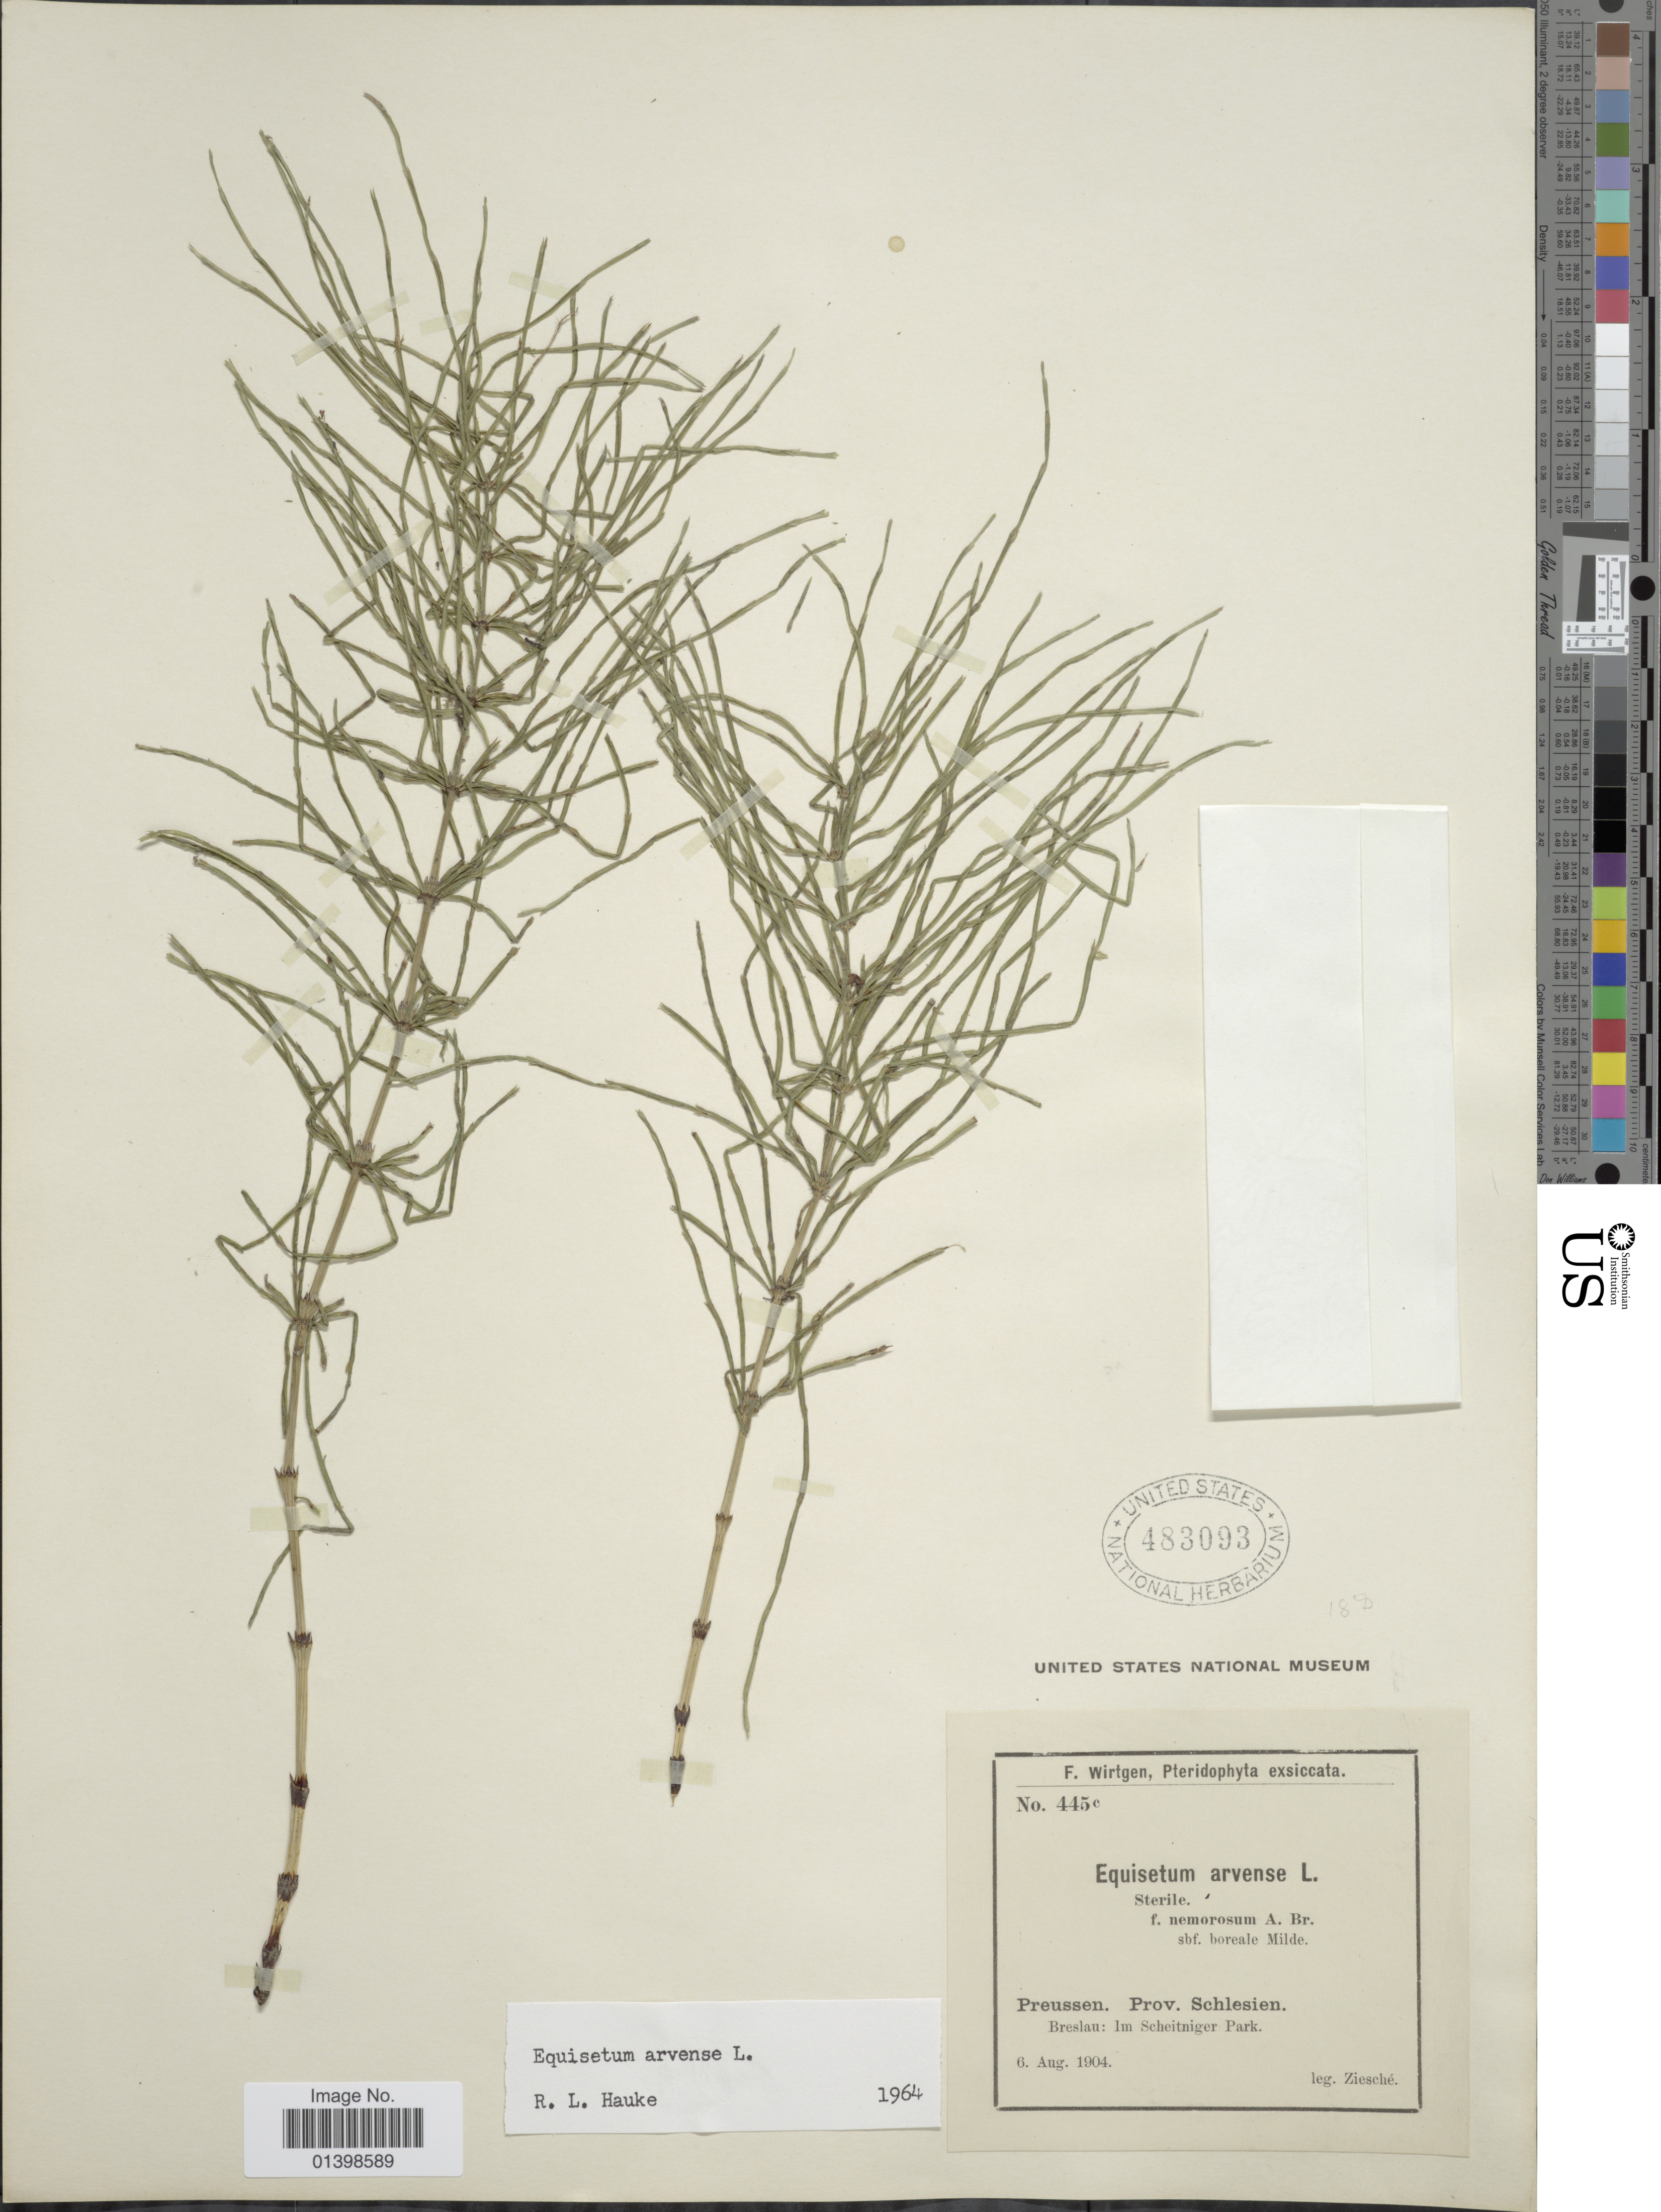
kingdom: Plantae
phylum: Tracheophyta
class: Polypodiopsida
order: Equisetales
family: Equisetaceae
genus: Equisetum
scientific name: Equisetum arvense var. nemorosum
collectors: H. Ziesché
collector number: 445c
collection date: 1904-08-06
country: Germany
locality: Preussen. prov. Schlesien. Breslau: Im Scheitniger Park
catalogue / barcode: US 483093